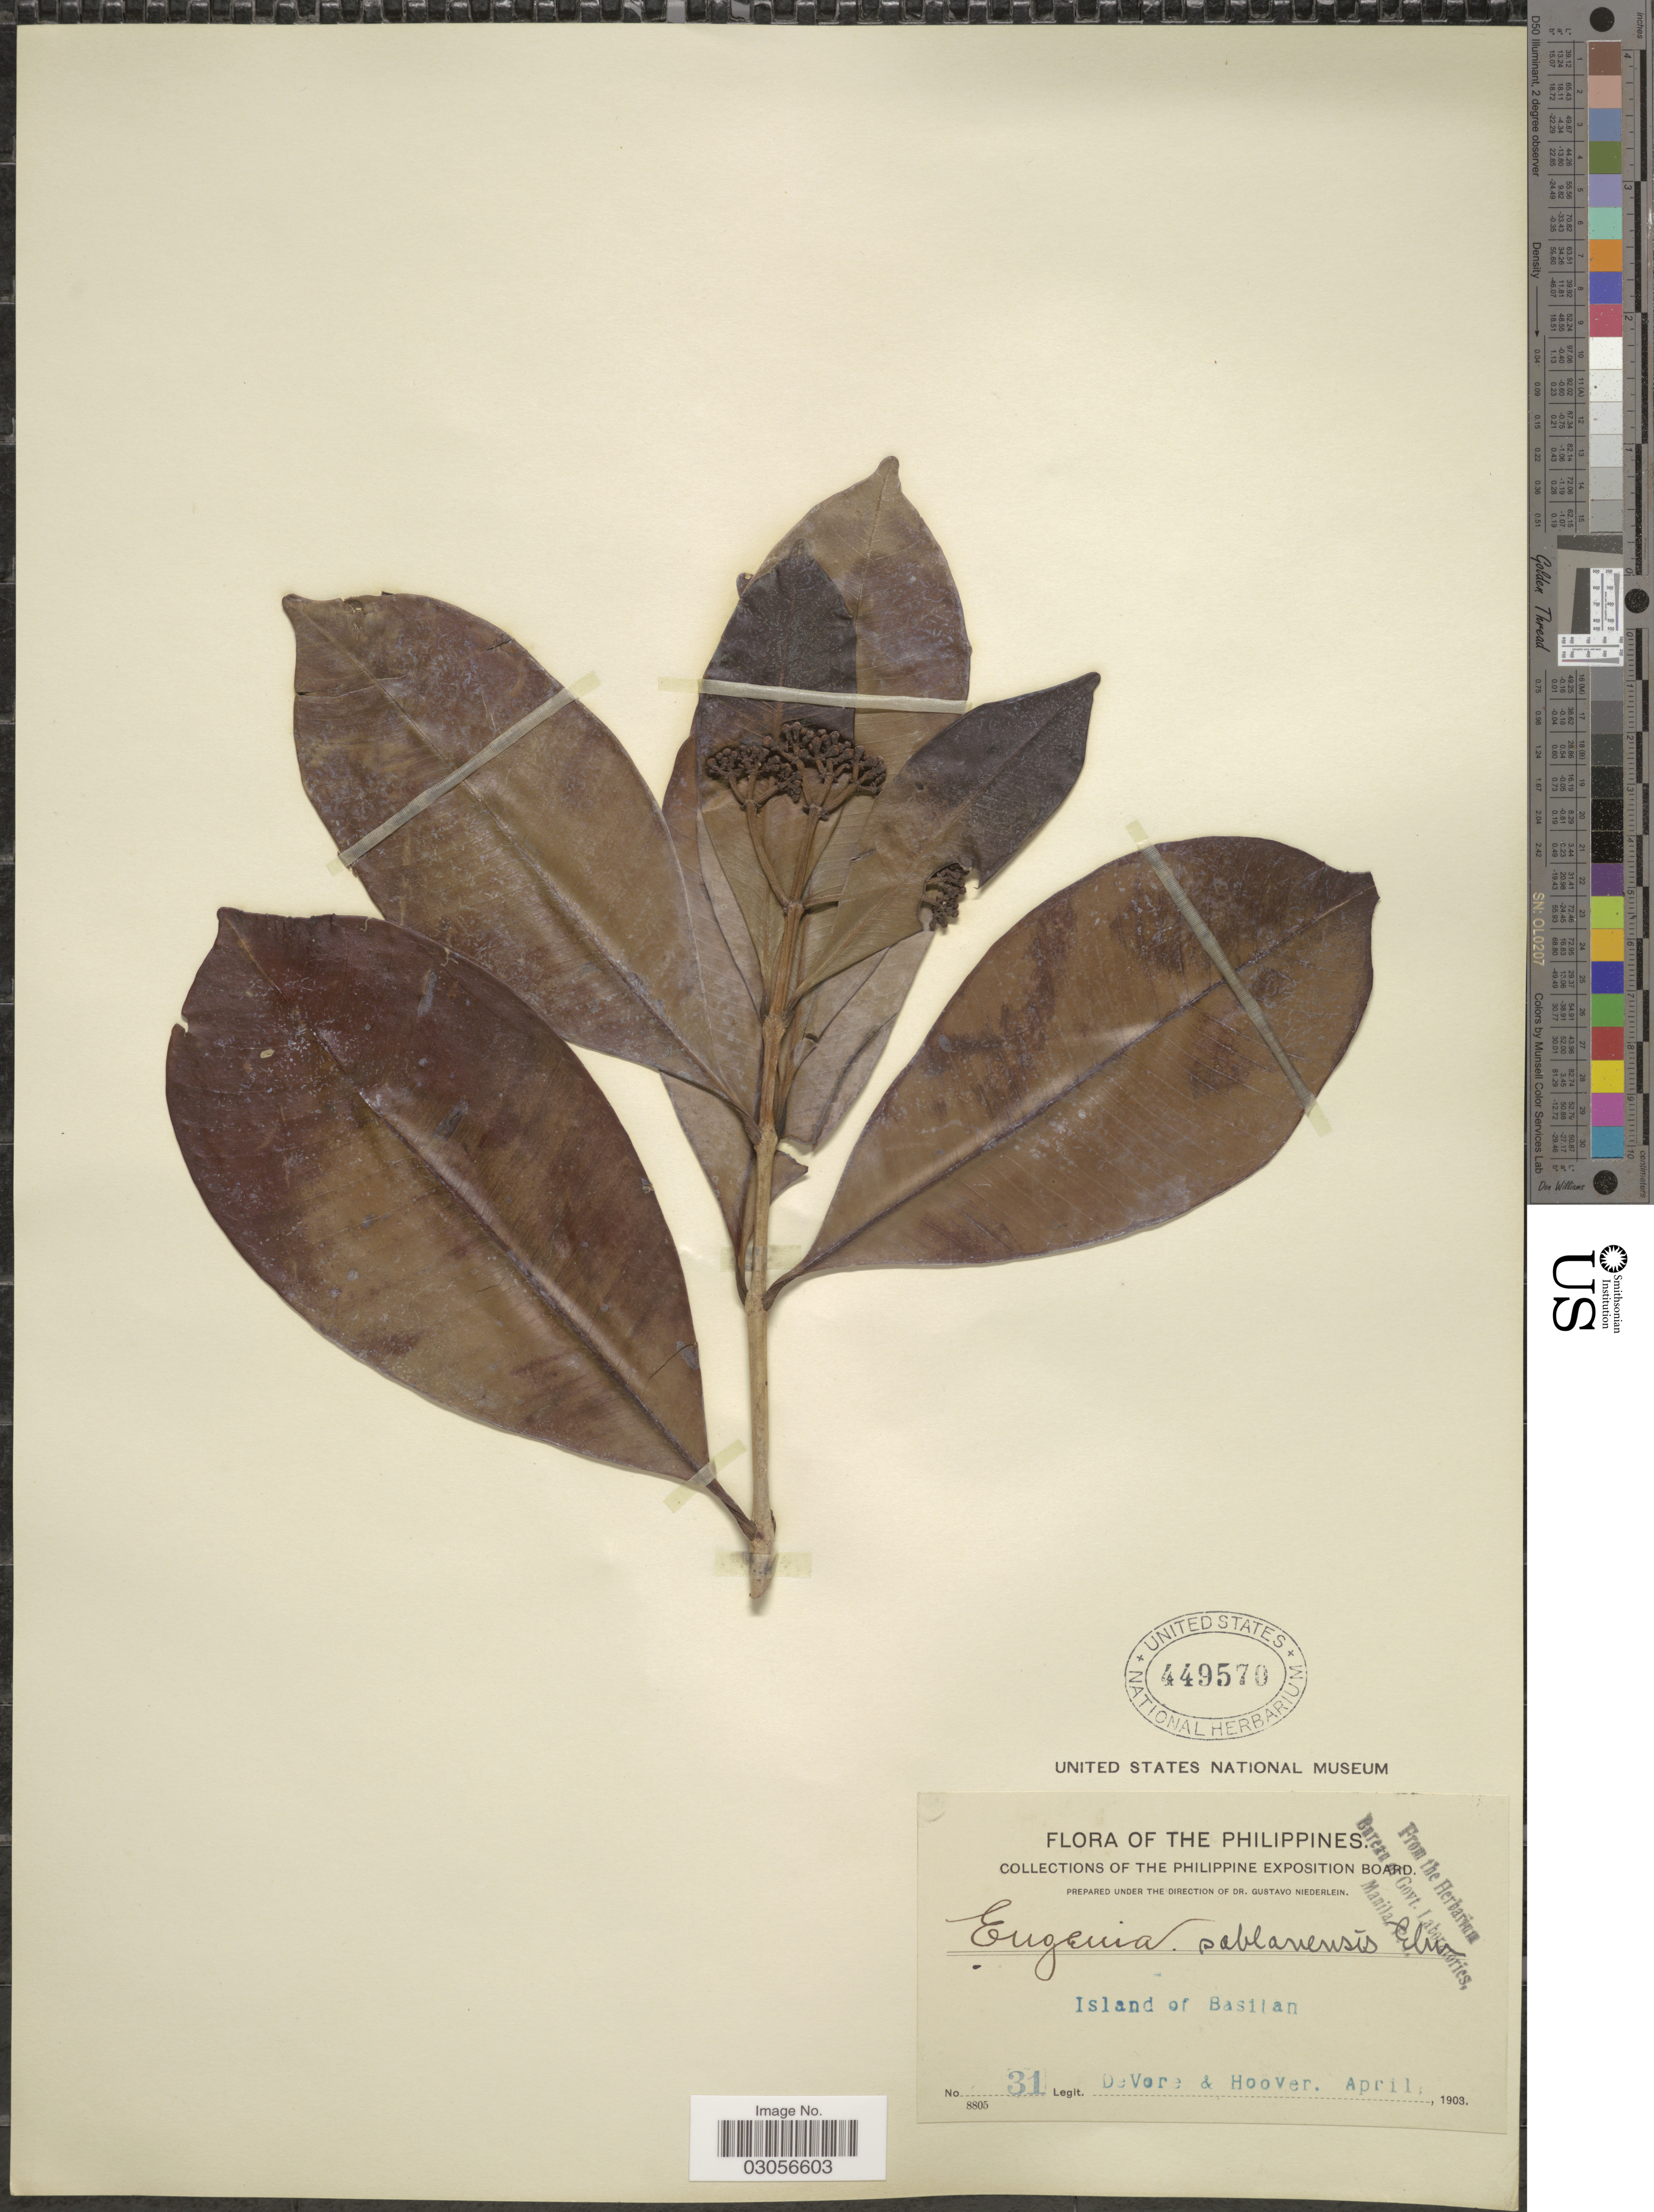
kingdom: Plantae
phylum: Tracheophyta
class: Magnoliopsida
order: Myrtales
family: Myrtaceae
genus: Syzygium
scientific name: Syzygium fastigiatum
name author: (Blume) Merr. & L.M. Perry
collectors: B. F. DeVore & -- Hoover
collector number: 31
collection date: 1903-04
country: Philippines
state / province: Muslim Mindanao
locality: Island of Basilan.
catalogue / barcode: US 449570